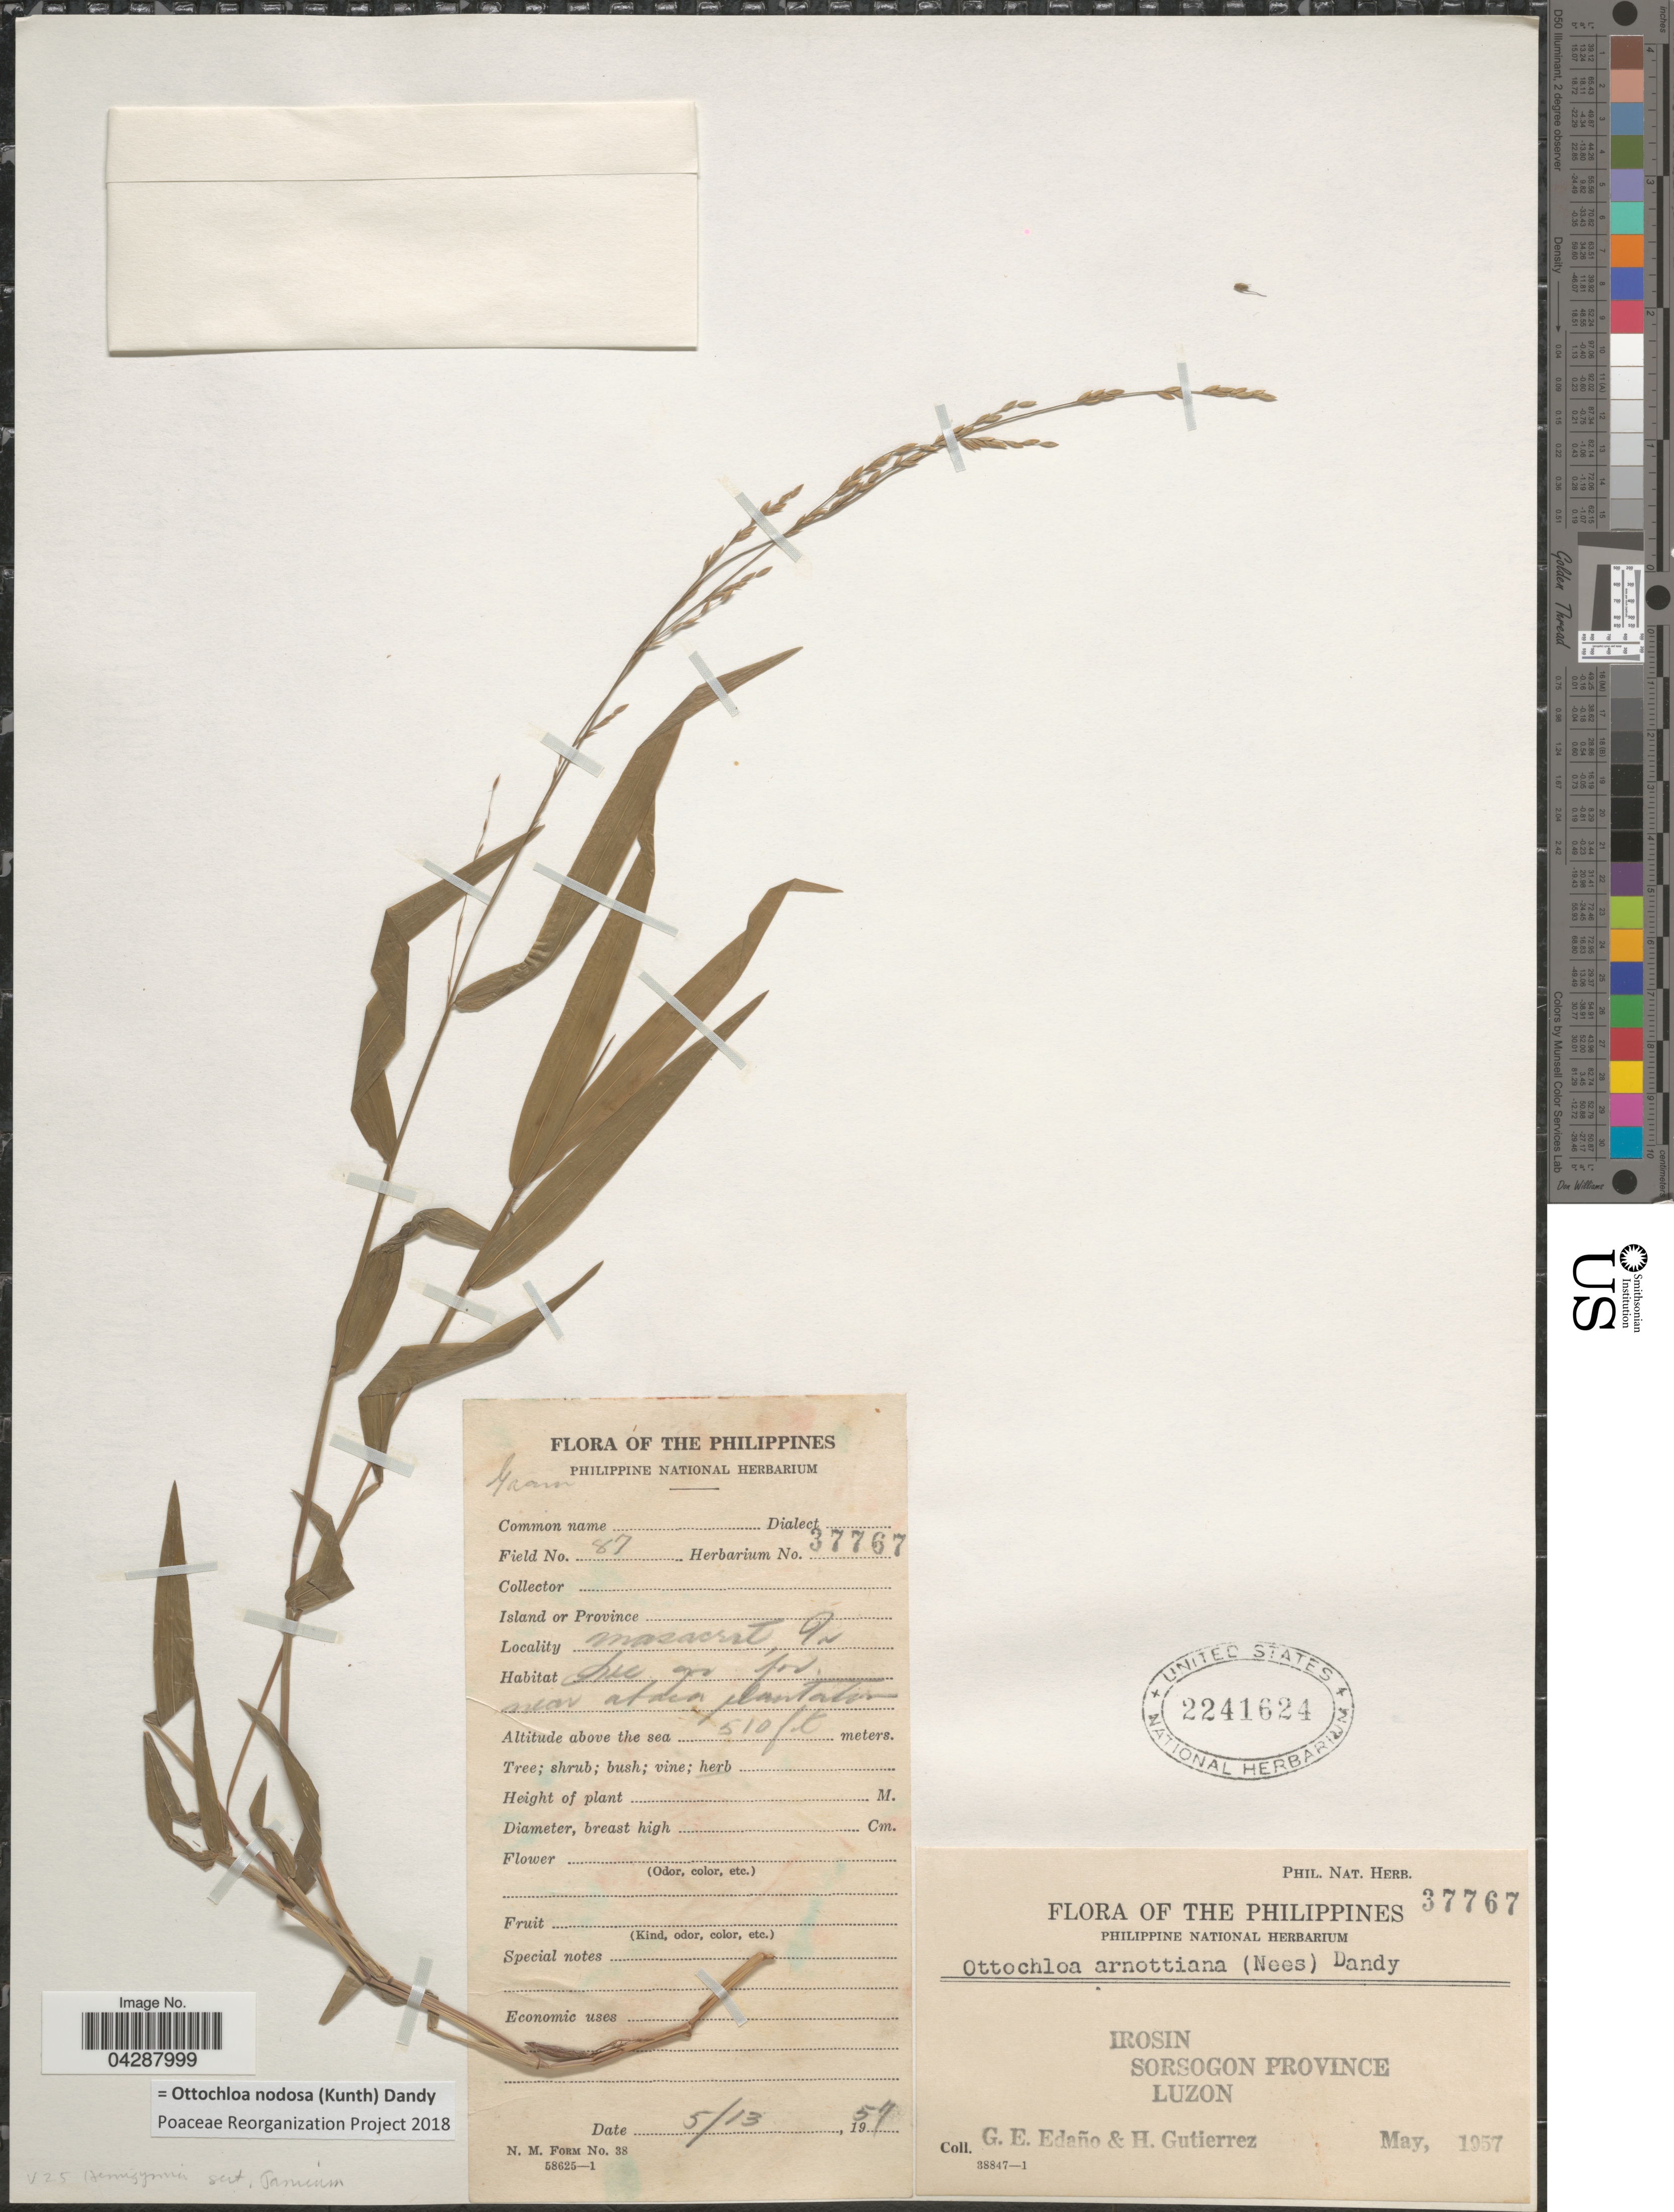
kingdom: Plantae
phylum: Tracheophyta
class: Liliopsida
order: Poales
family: Poaceae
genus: Ottochloa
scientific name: Ottochloa nodosa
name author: (Kunth) Dandy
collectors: G. E. Edaño & H. Gutierrez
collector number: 87/Phil. Nat. Herb. 37767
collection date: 1957-05-13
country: Philippines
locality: Masacrat, [illegible text]. Irosin. Sorsogon Province. Luzon.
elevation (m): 155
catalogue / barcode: US 2241624